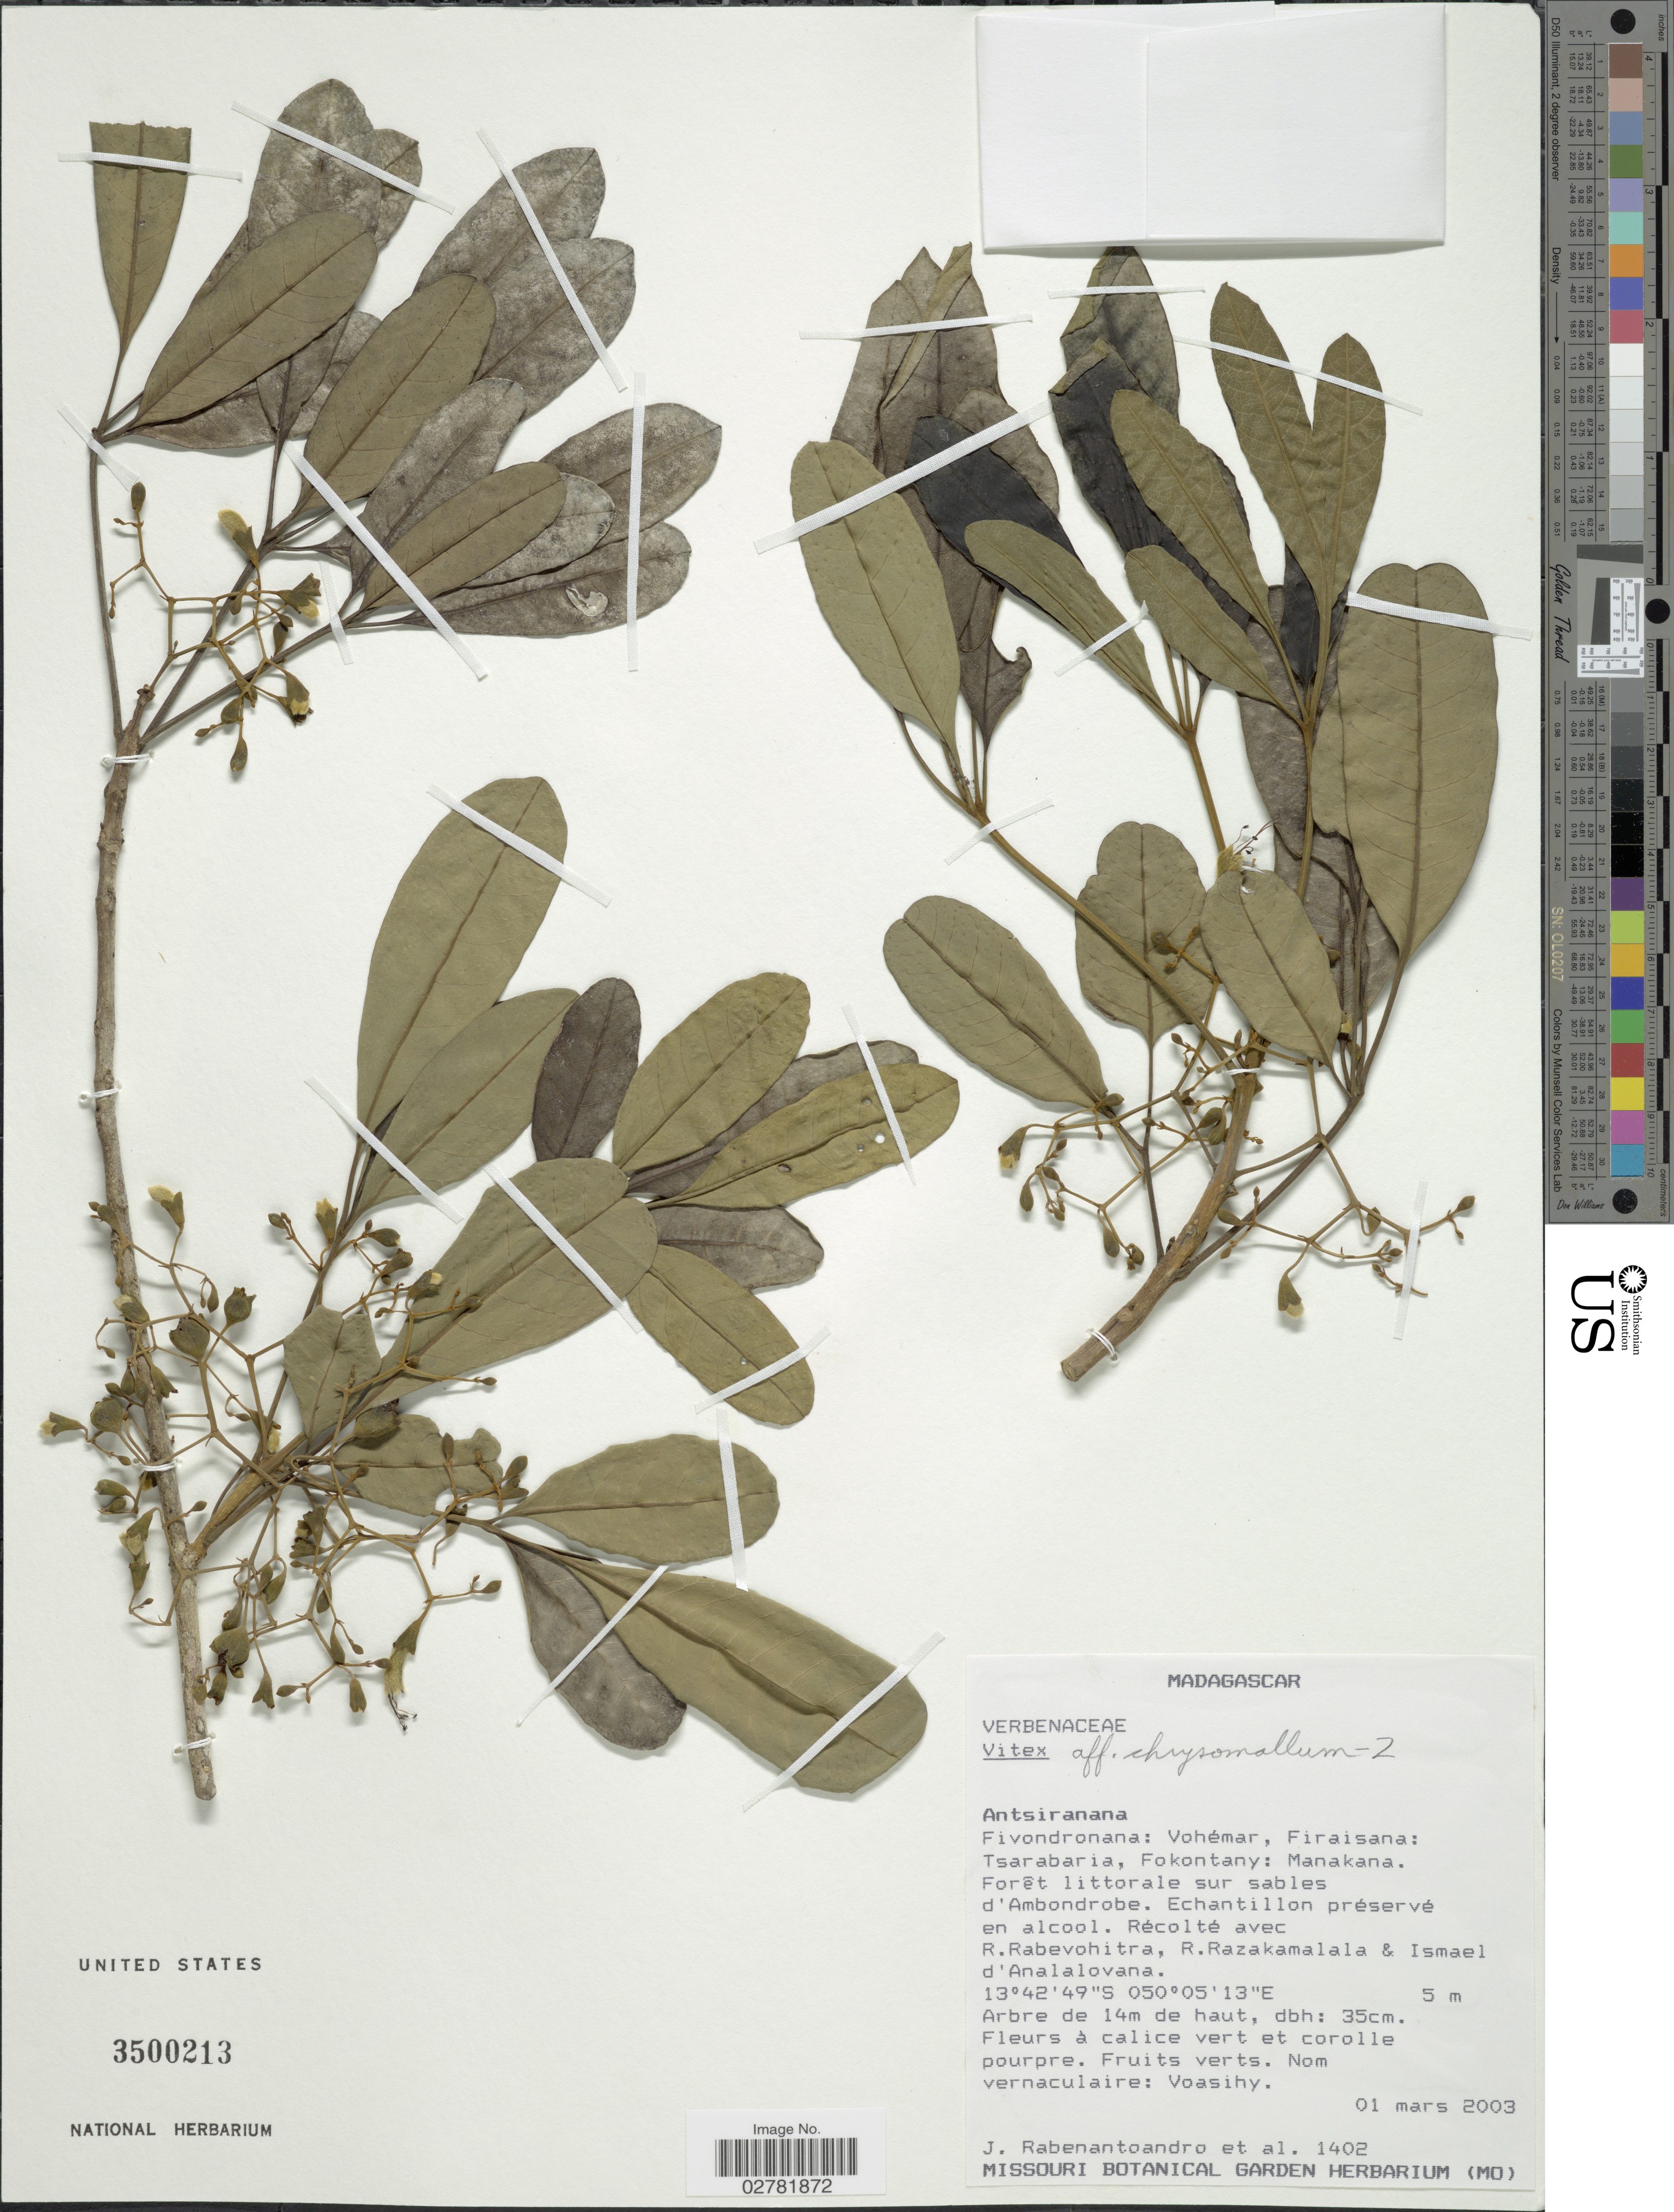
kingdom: Plantae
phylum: Tracheophyta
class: Magnoliopsida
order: Lamiales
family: Lamiaceae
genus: Vitex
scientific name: Vitex chrysomallum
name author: Steud.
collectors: J. Rabenantoandro, R. Rabevohitra, R. Razakamalala & I. D'Analalovana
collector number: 1402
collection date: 2003-03-01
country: Madagascar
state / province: Sava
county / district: Vohémar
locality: Fivondronana: Vohémar, Firaisana: Tsarabaria, Fokontany: Manakana. Forêt littorale sur sables d'Ambondrobe.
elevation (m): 5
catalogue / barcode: US 3500213